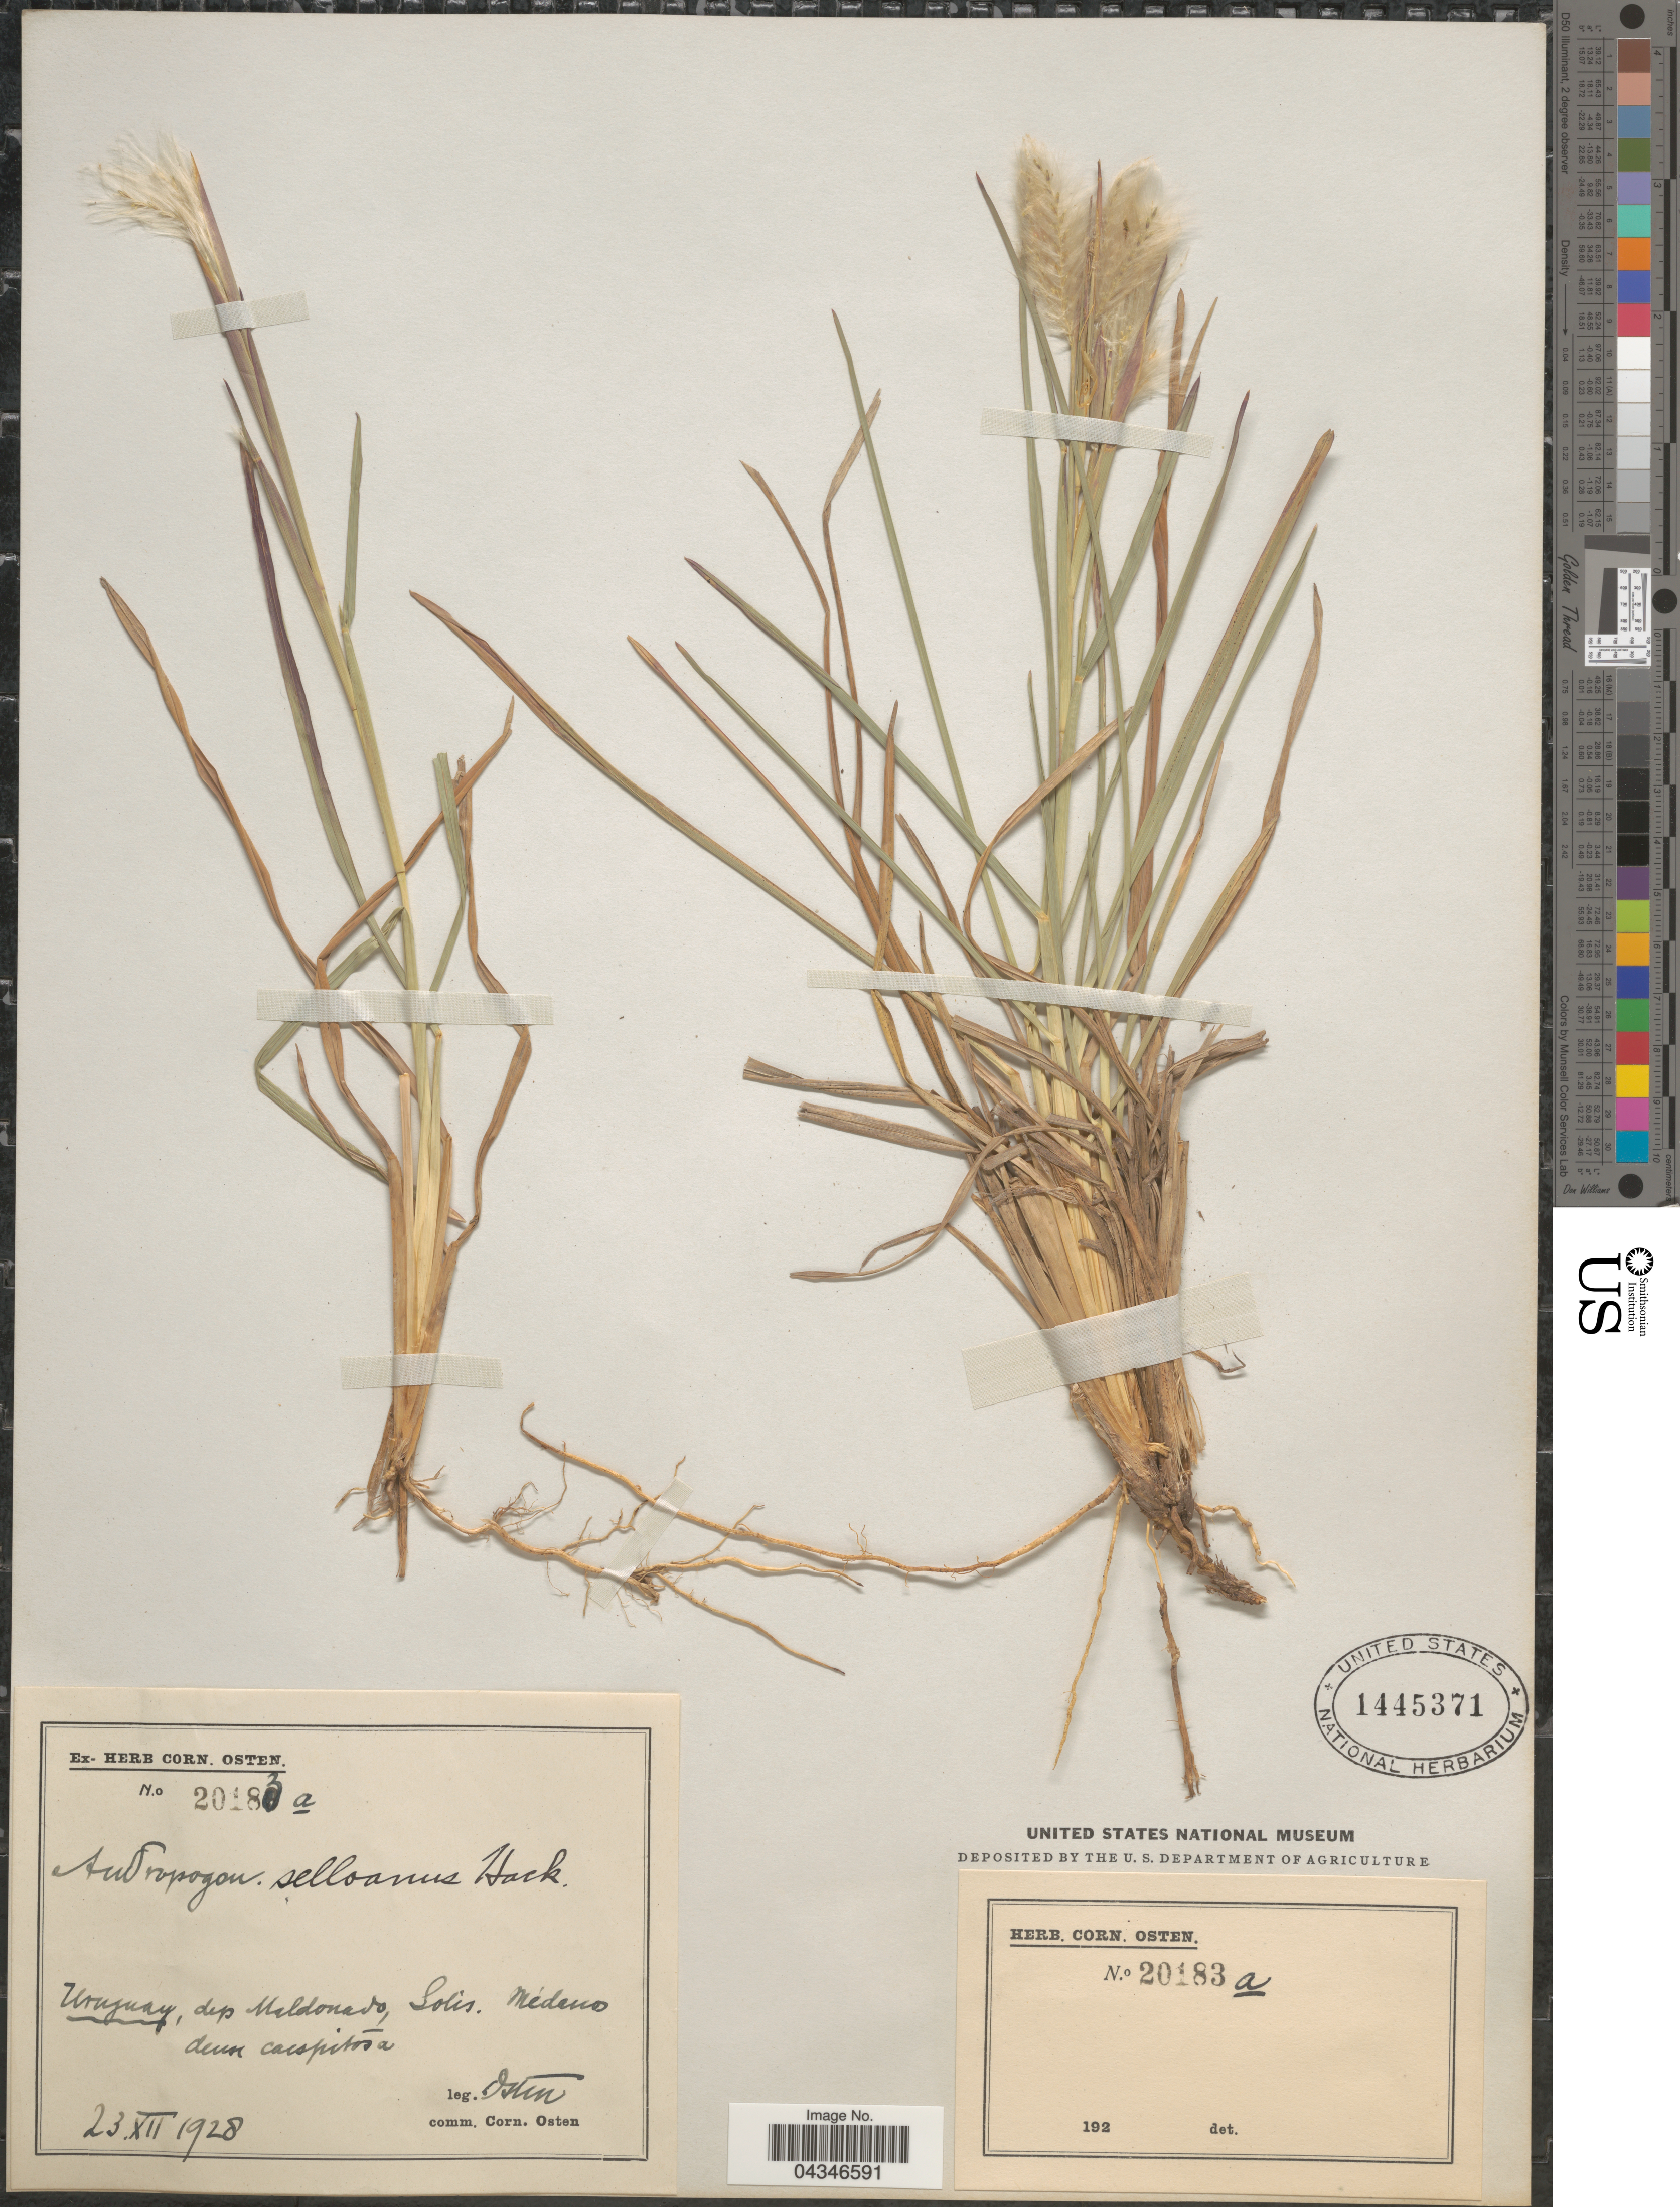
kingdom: Plantae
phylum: Tracheophyta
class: Liliopsida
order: Poales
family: Poaceae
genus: Andropogon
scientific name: Andropogon selloanus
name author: (Hack.) Hack.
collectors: C. Osten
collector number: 20180a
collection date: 1928-12-23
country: Uruguay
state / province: Maldonado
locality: Dep. Maldonado, Solis. Médanos dense caespitosa.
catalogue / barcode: US 1445371